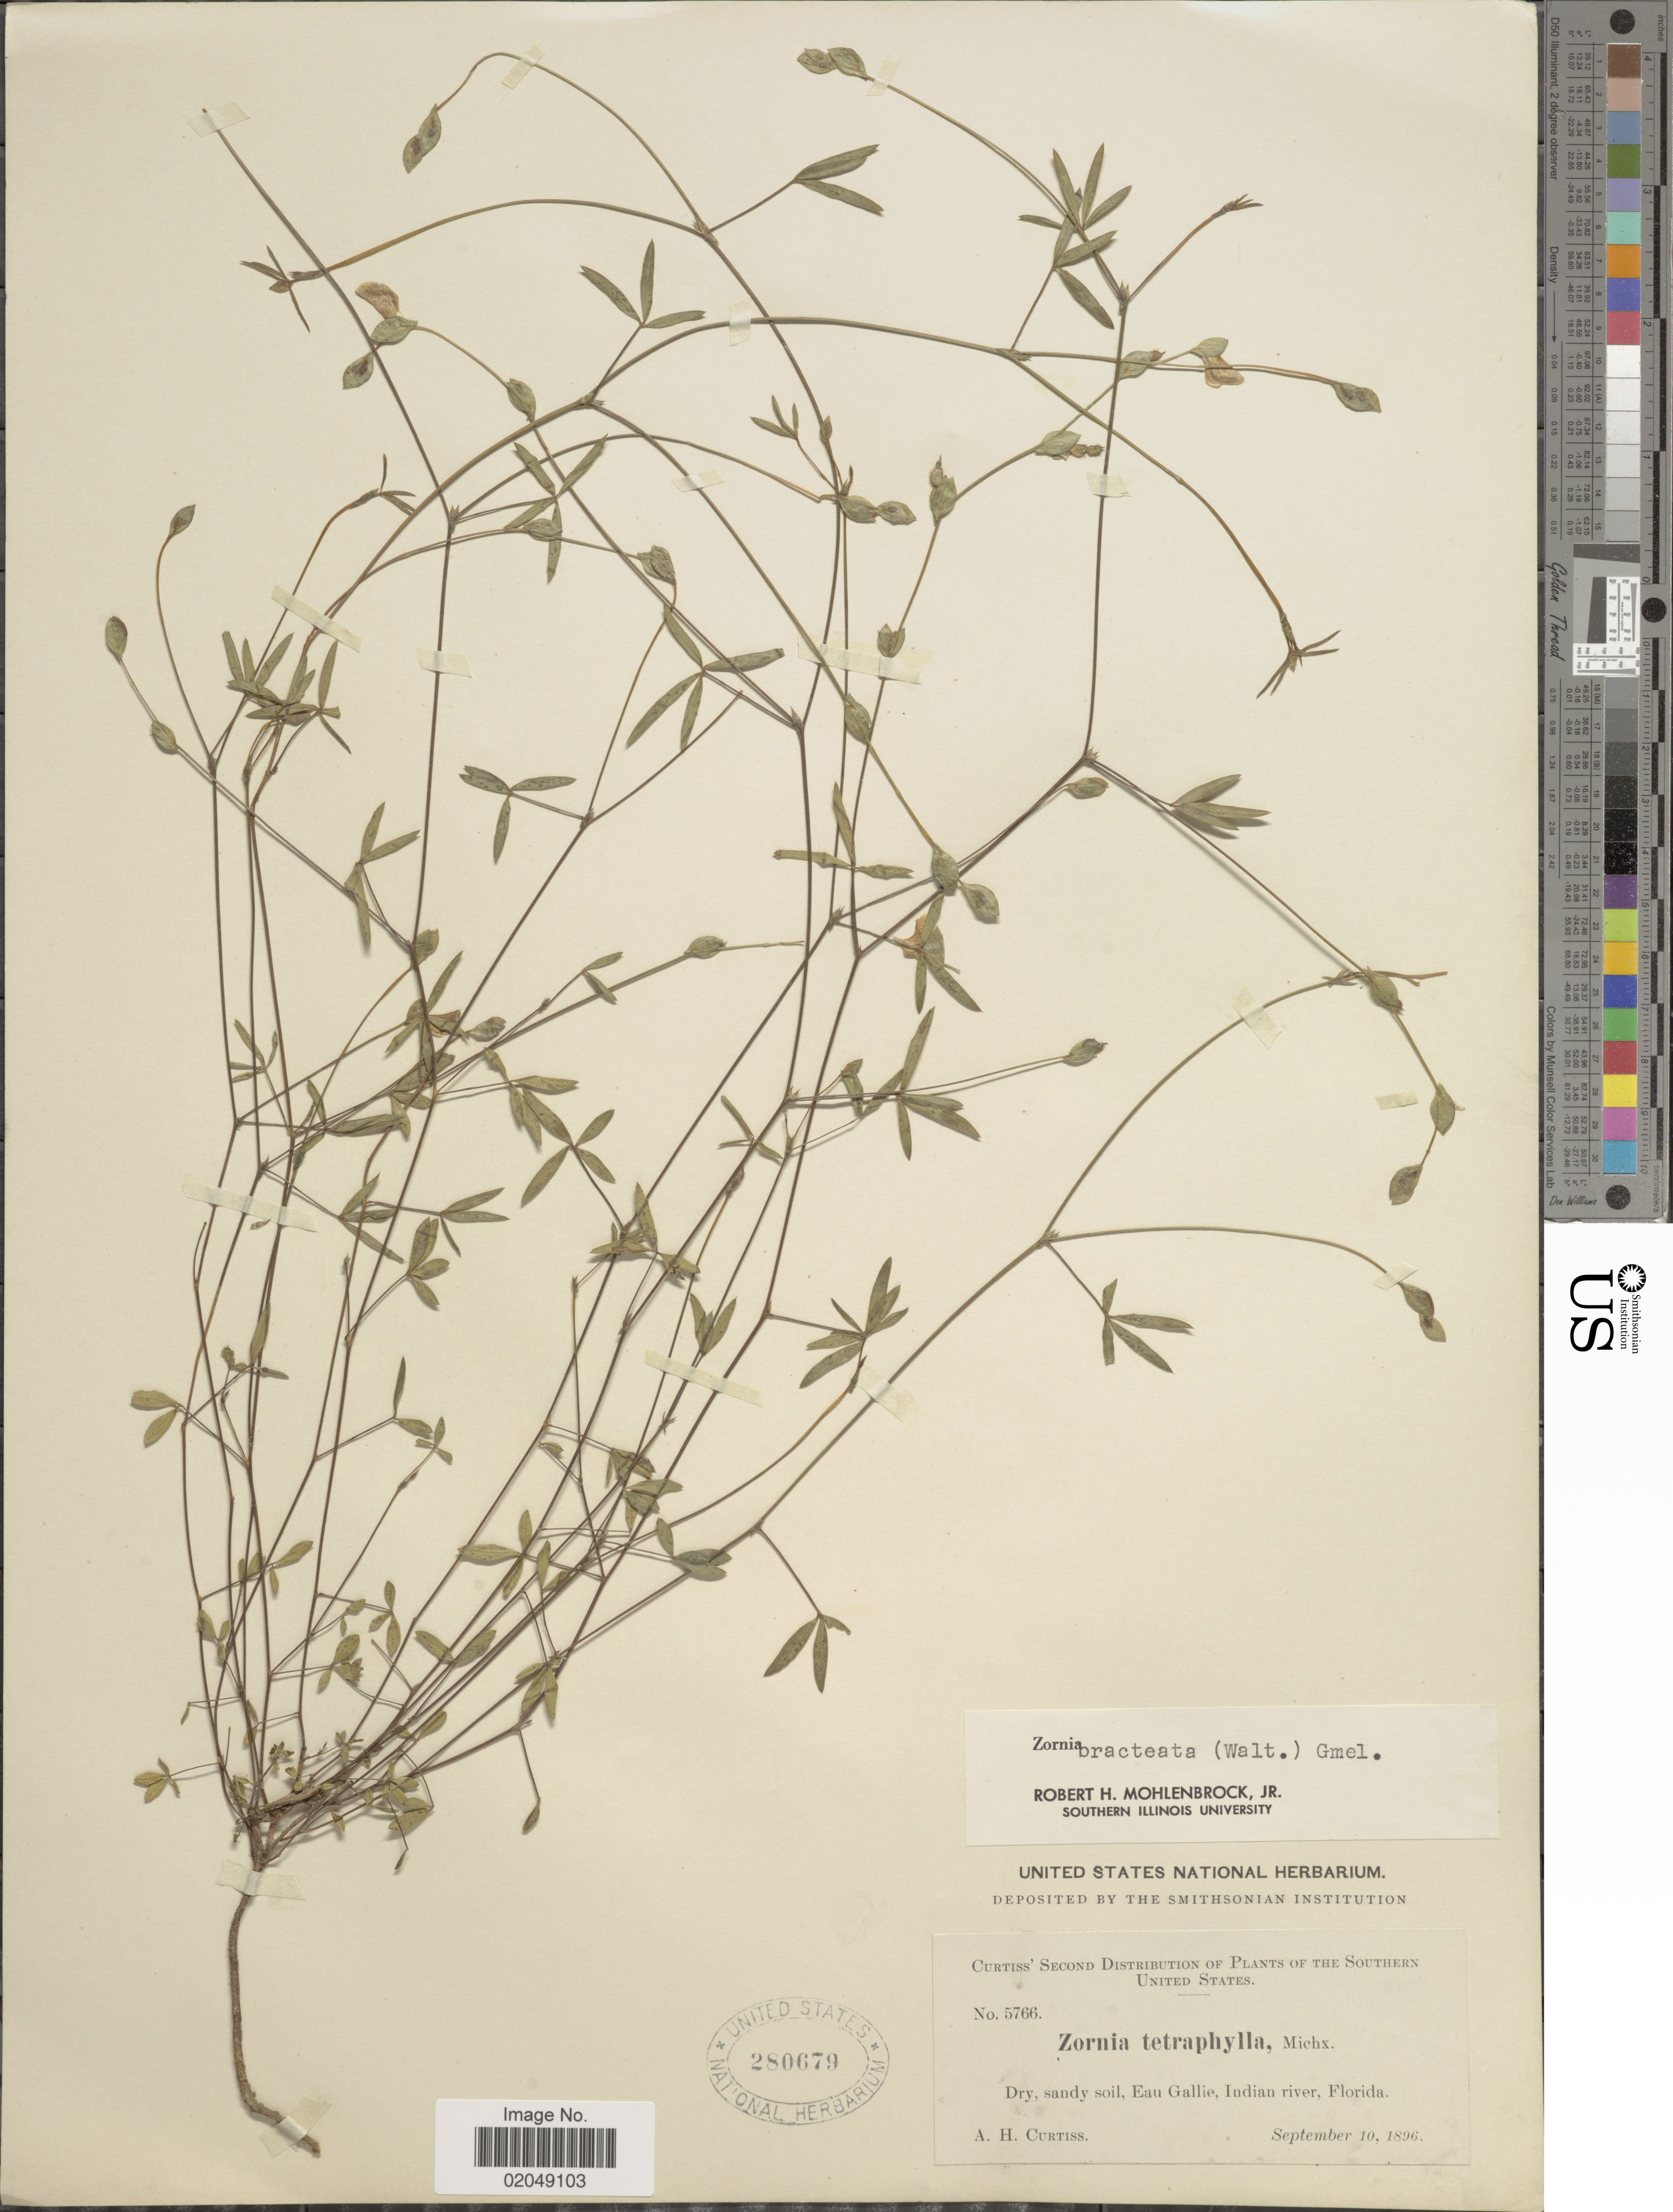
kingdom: Plantae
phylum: Tracheophyta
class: Magnoliopsida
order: Fabales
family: Fabaceae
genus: Zornia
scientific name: Zornia bracteata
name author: J.F. Gmel.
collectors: A. H. Curtiss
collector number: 5766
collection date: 1896-09-10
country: United States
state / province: Florida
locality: Southern United States, Eau Gallie, Indian River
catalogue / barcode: US 280679